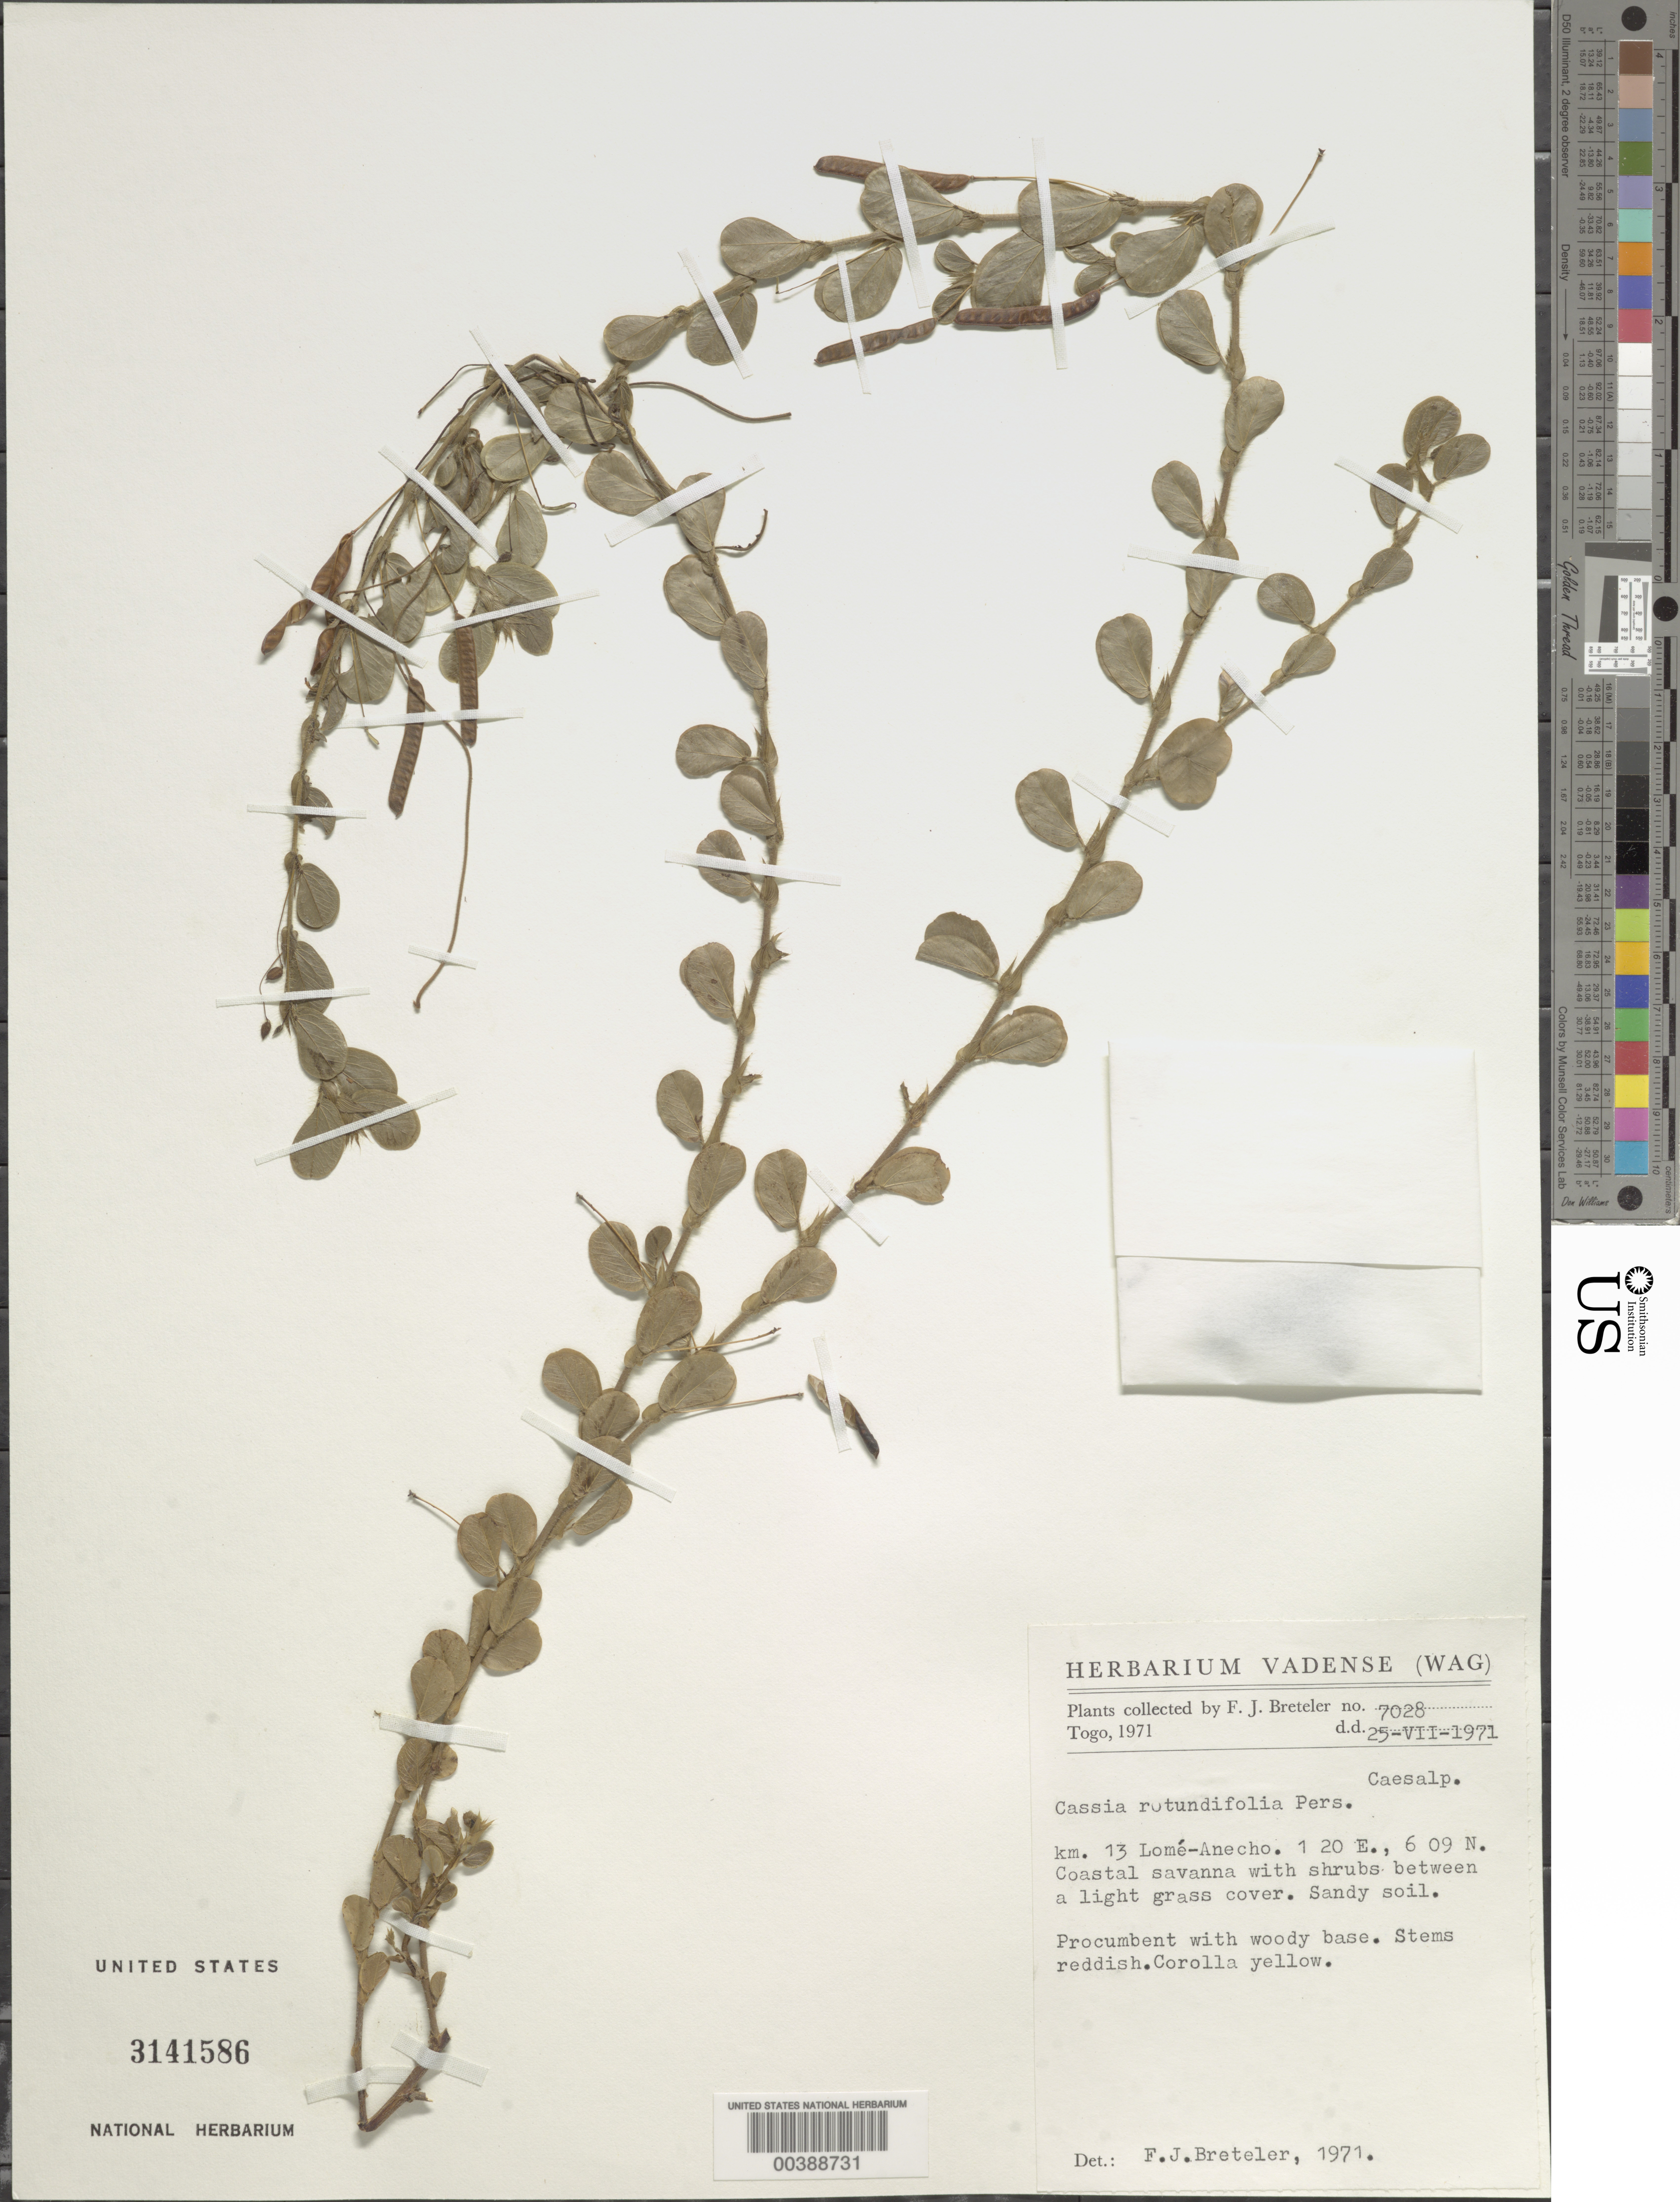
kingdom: Plantae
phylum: Tracheophyta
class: Magnoliopsida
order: Fabales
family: Fabaceae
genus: Chamaecrista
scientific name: Chamaecrista rotundifolia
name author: (Pers.) Greene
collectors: F. J. Breteler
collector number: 7028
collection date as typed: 25 Jul 1971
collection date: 1971-07-25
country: Togo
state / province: Maritime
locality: Km 13 lome-anecho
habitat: Coastal savanna with shrubs between a light grass cover; sandy soil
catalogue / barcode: US 3141586